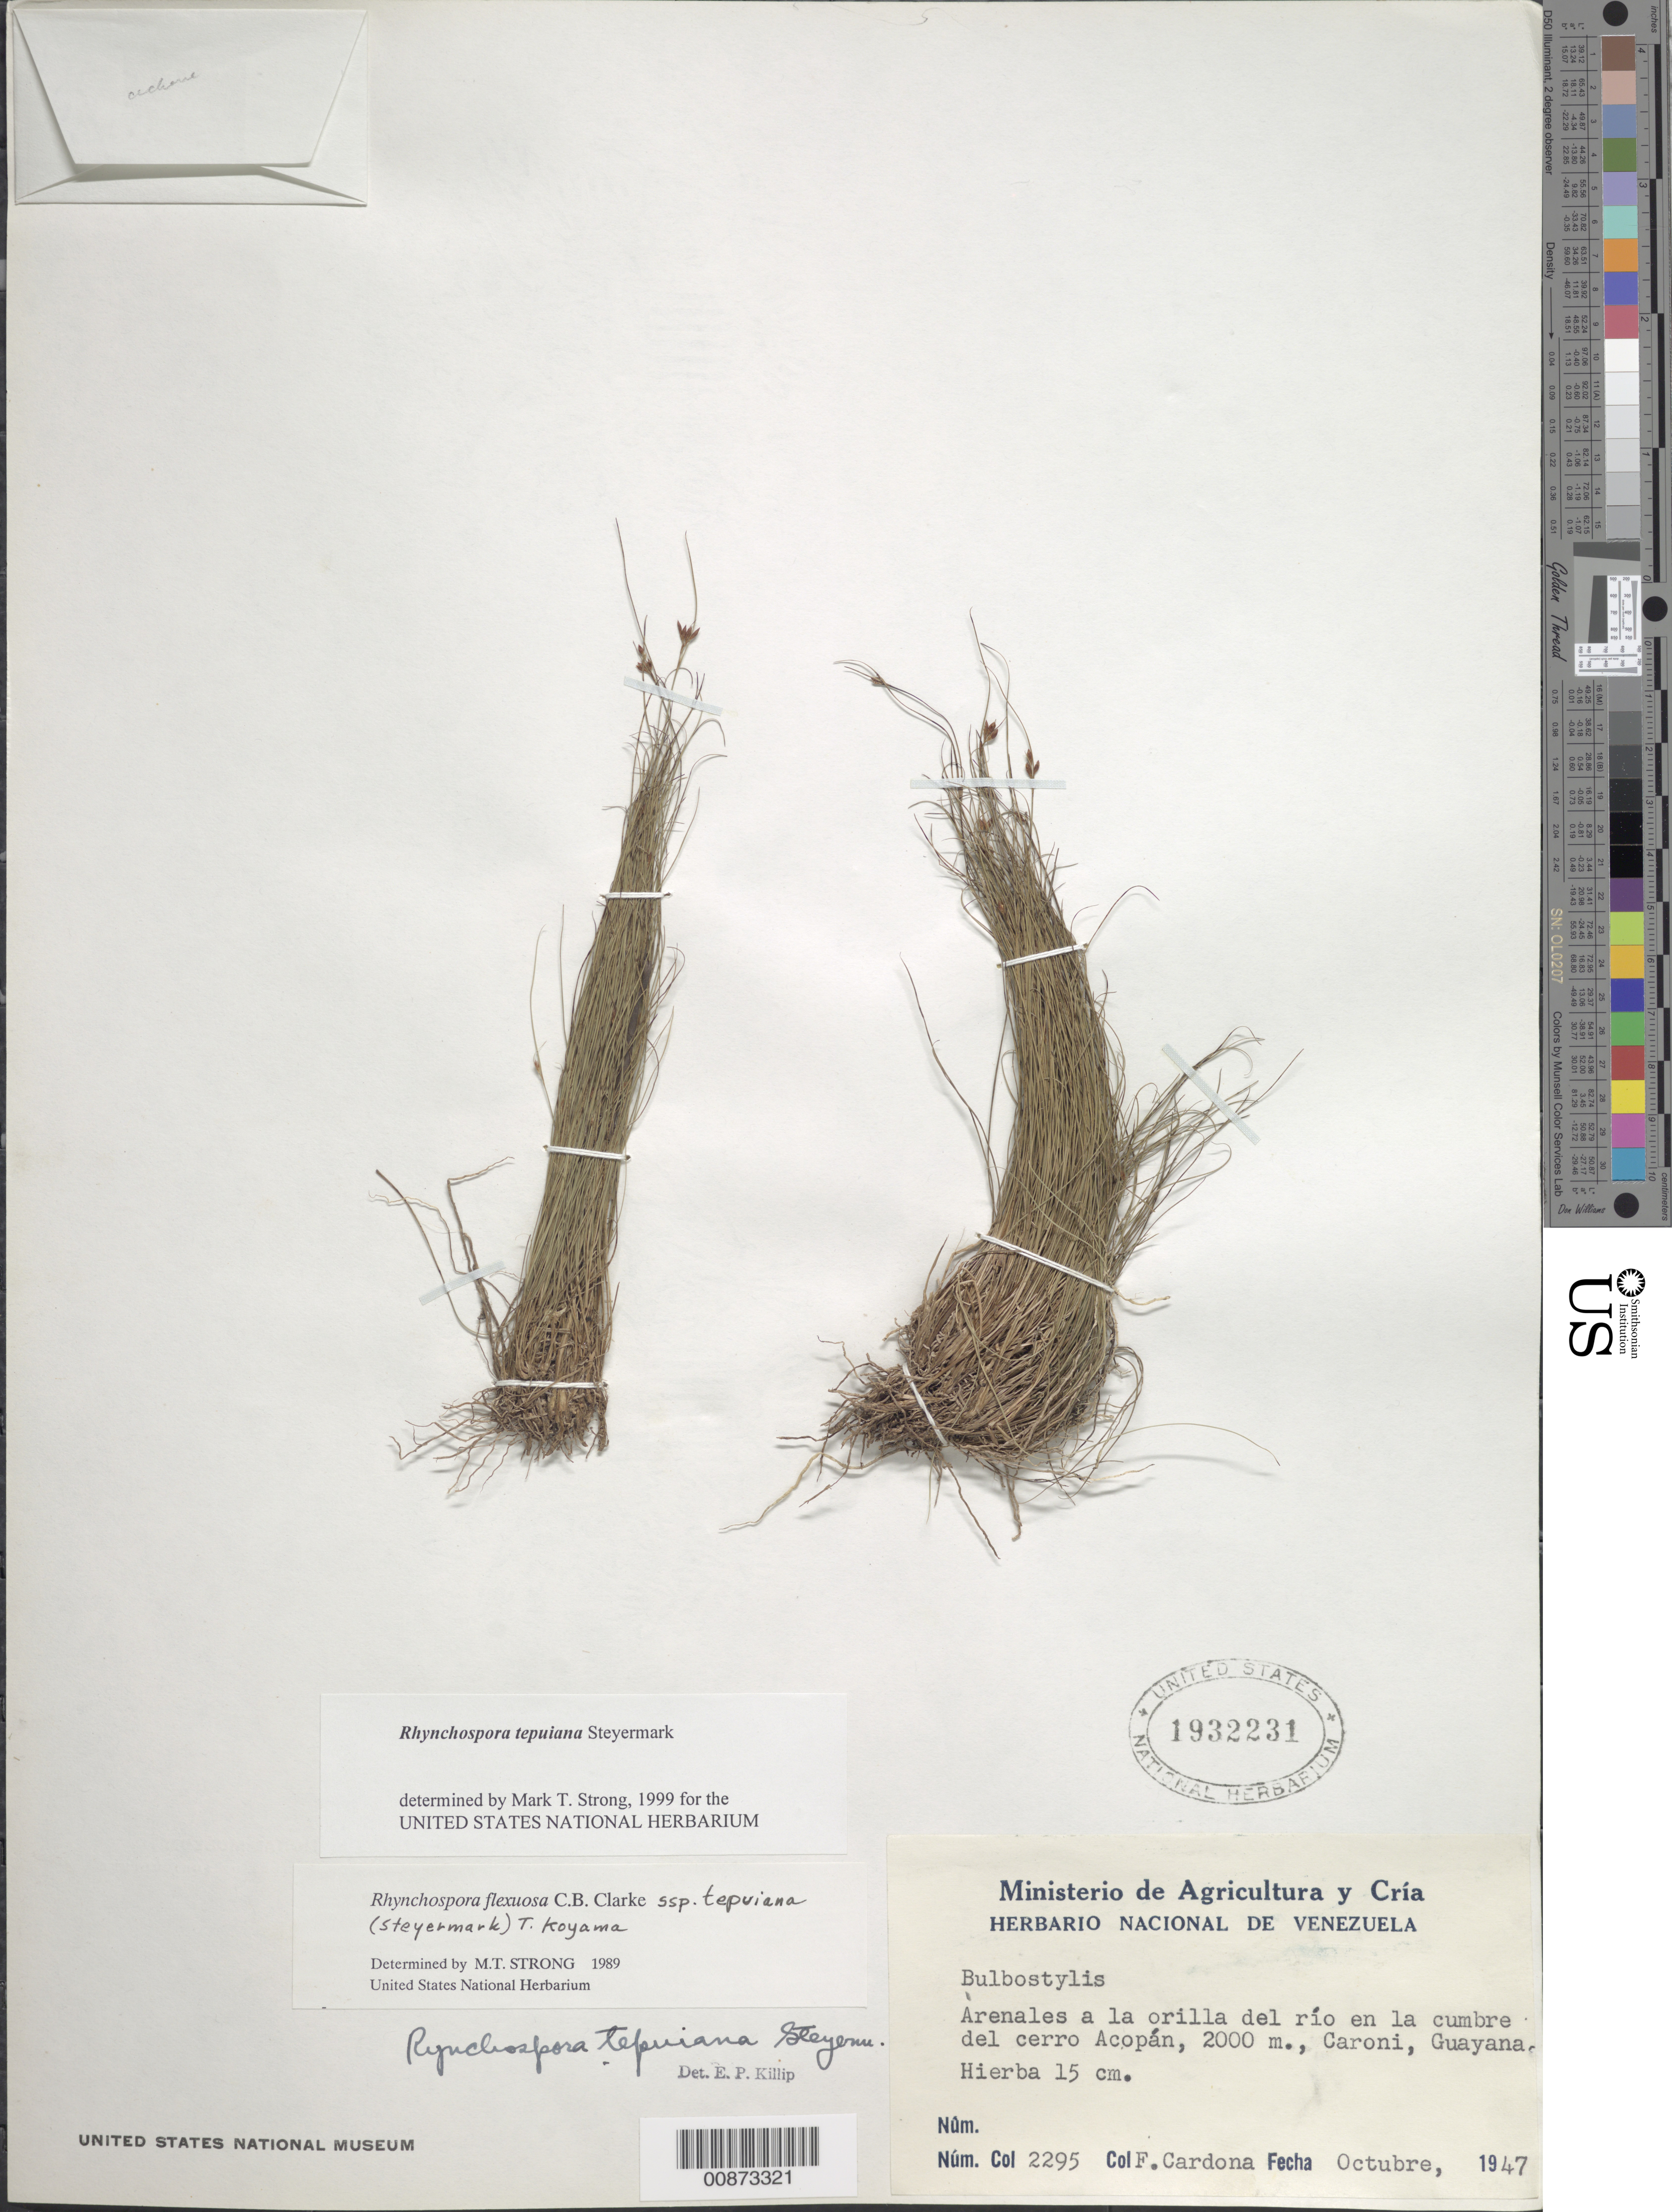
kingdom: Plantae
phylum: Tracheophyta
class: Liliopsida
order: Poales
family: Cyperaceae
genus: Rhynchospora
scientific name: Rhynchospora tepuiana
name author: Steyerm.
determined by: Strong, M. T., (US), Smithsonian Institution - National Museum of Natural History (UNITED STATES)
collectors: F. Cardona Puig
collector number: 2295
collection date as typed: Oct-47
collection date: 1947-10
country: Venezuela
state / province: Bolívar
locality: Cerro Acopán, Río Caroní, Guayana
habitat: Arenales a la orilla del rio en la cumbre del cerro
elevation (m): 2000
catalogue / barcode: US 1932231